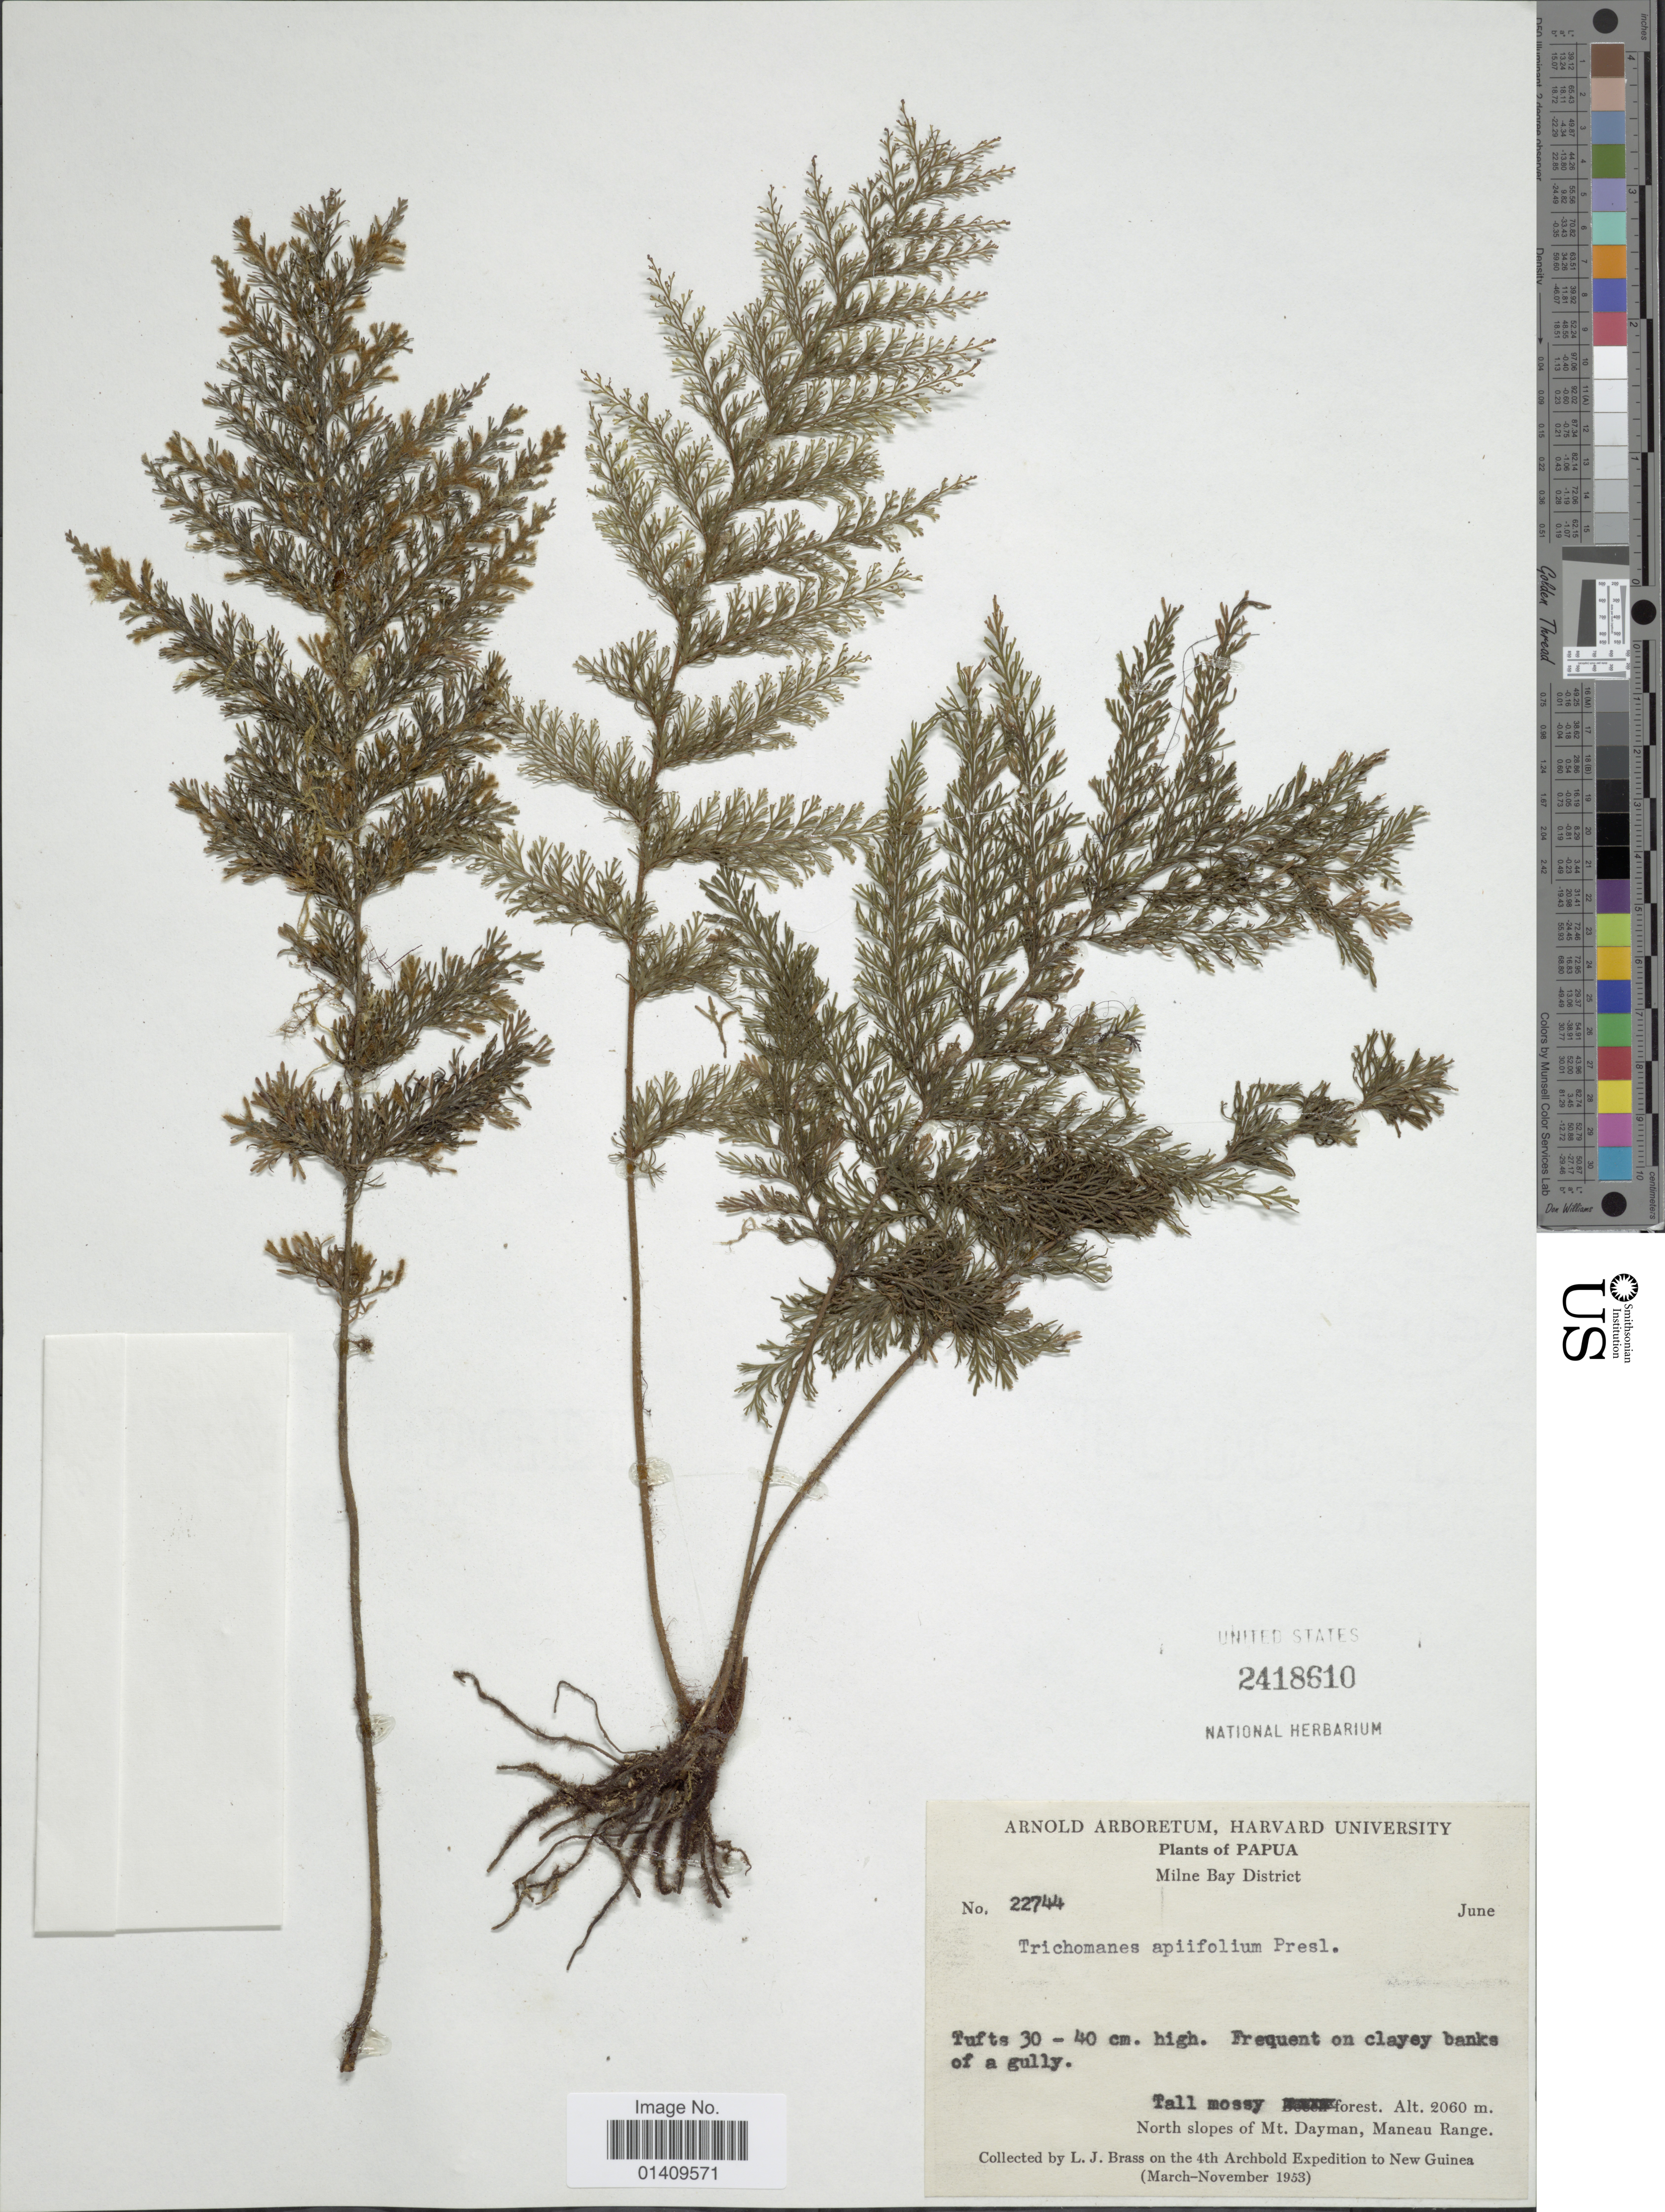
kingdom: Plantae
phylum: Tracheophyta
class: Polypodiopsida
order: Hymenophyllales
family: Hymenophyllaceae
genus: Callistopteris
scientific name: Callistopteris apiifolia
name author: (C. Presl) Copel.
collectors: L. J. Brass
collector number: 22744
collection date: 1953-06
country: Papua New Guinea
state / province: Milne Bay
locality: Papua Milne Bay district north slopes of Mt. Dayman Maneau Range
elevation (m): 2060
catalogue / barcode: US 2418610